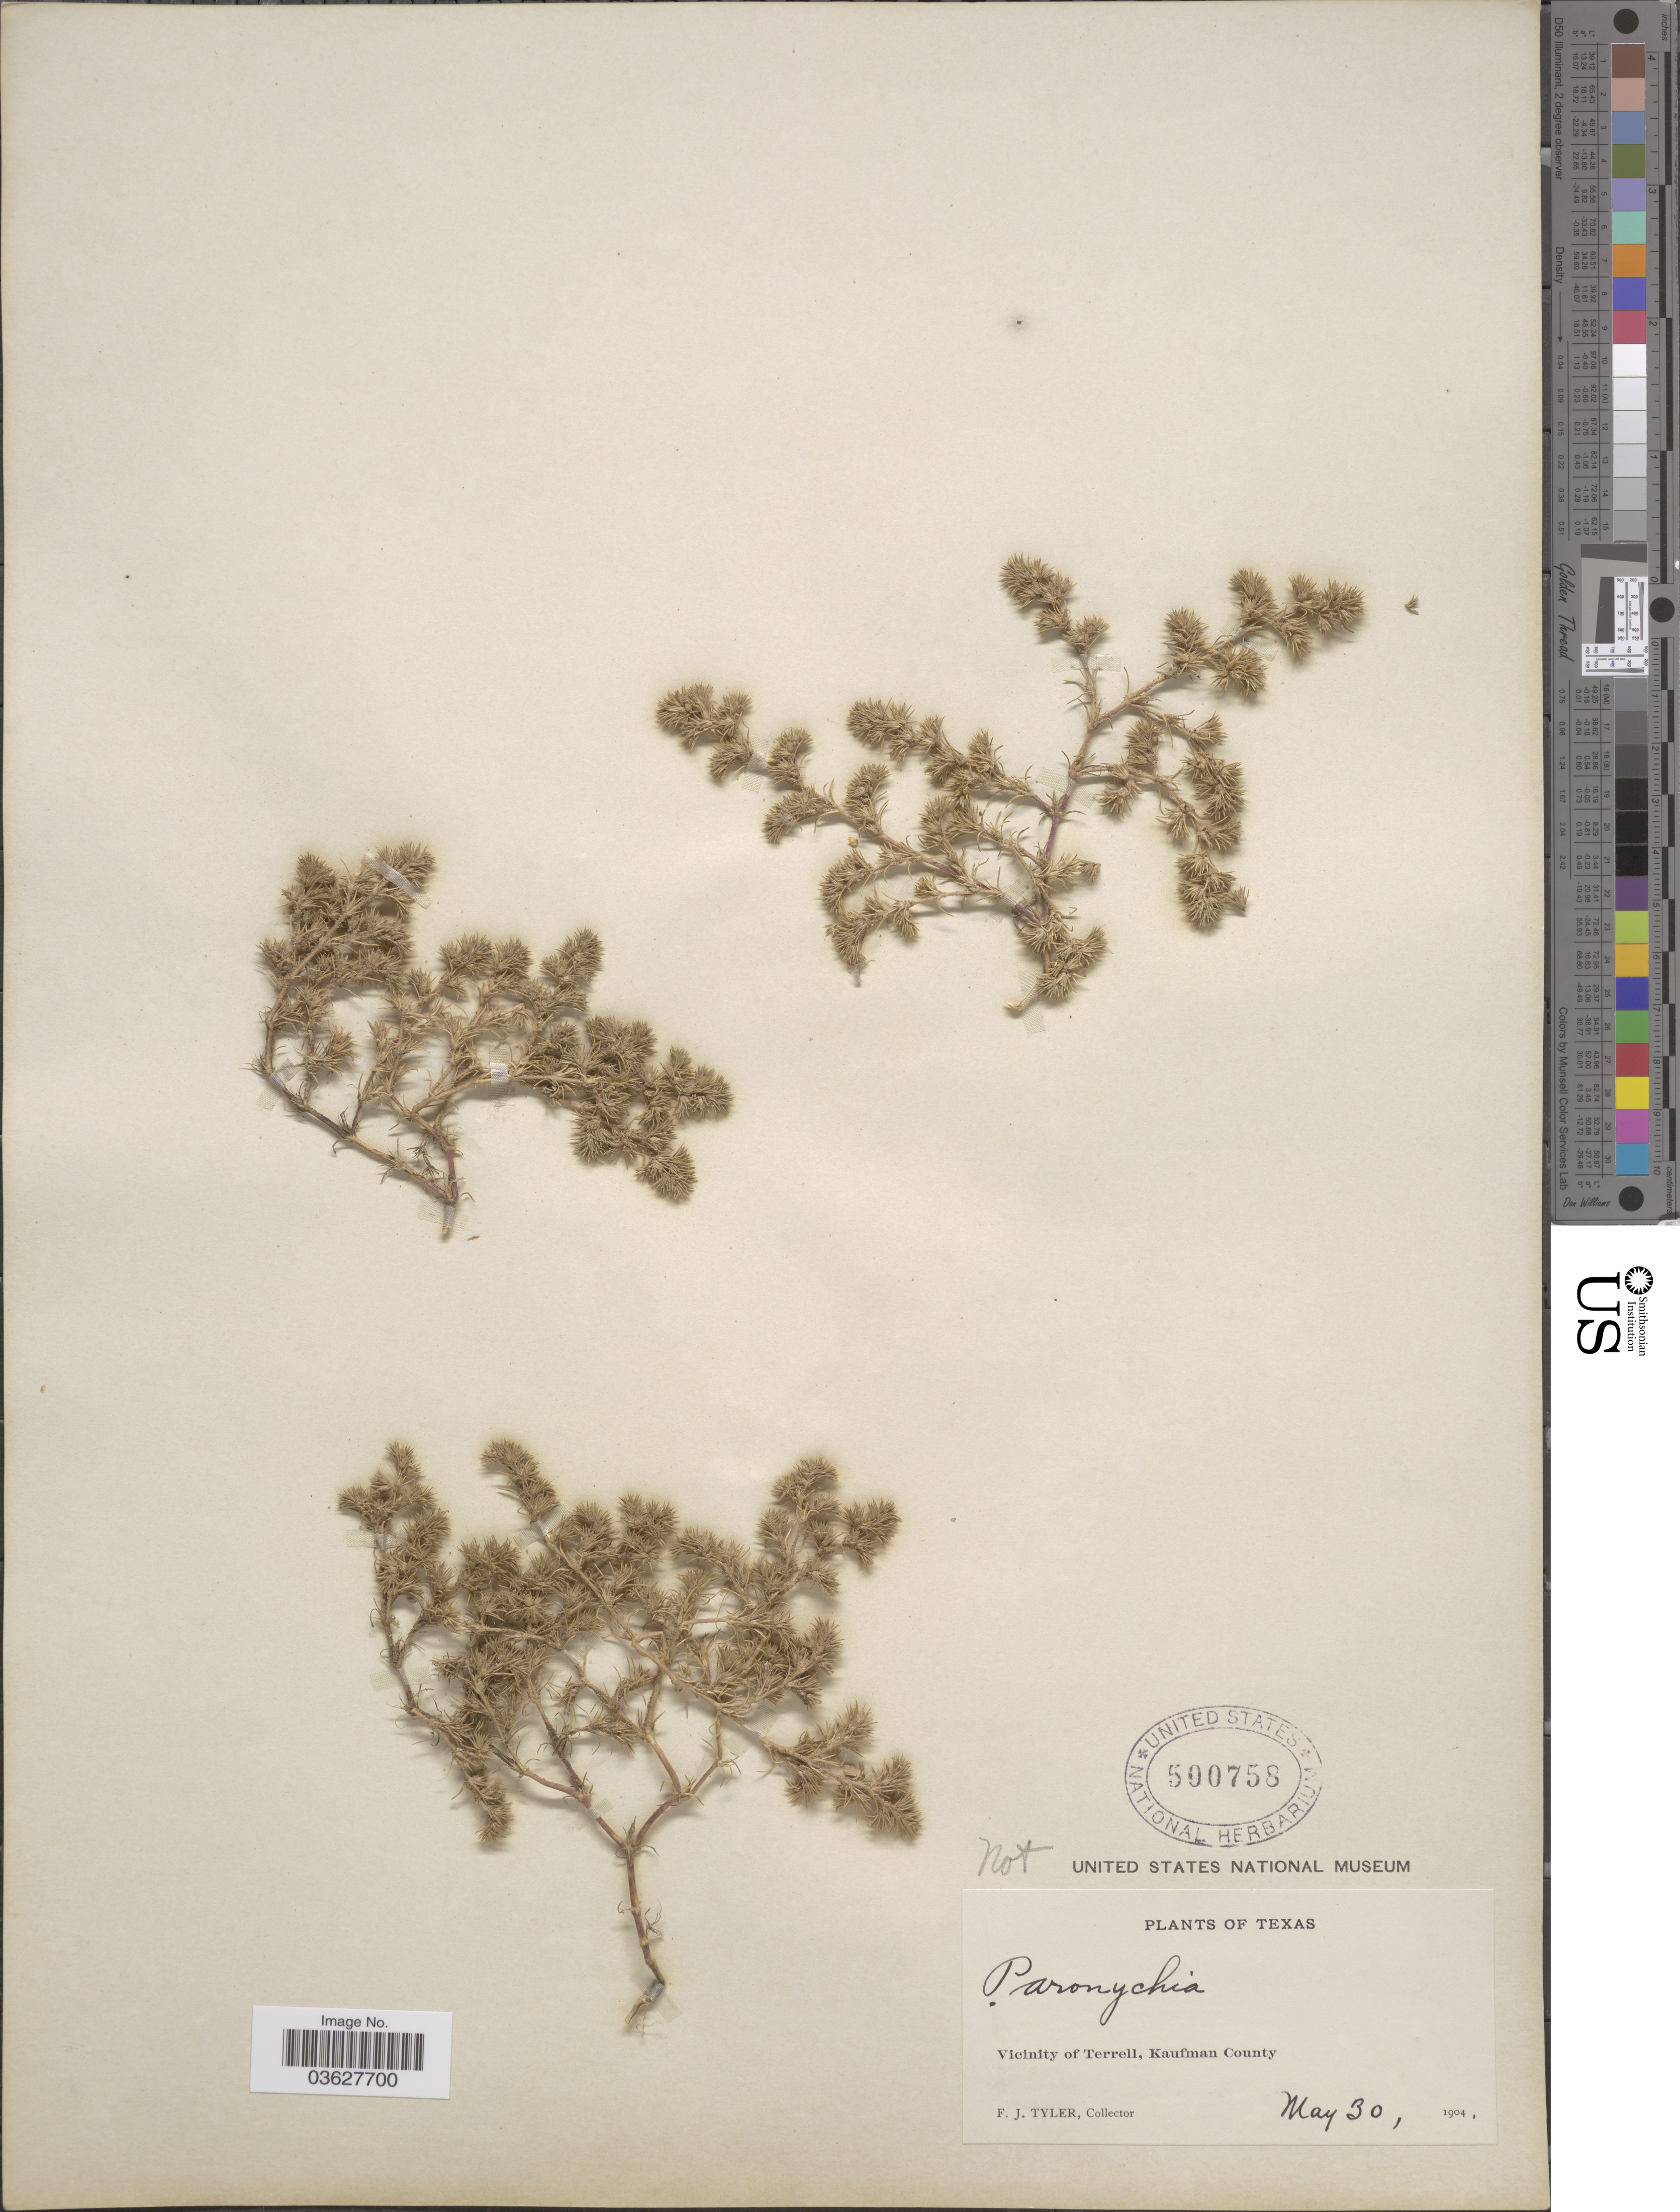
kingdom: Plantae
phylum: Tracheophyta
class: Magnoliopsida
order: Caryophyllales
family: Caryophyllaceae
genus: Loeflingia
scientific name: Loeflingia texana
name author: Hook.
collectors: F. Tyler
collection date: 1904-05-30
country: United States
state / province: Texas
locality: Vicinity of Terrell, Kaufman County.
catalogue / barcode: US 500758